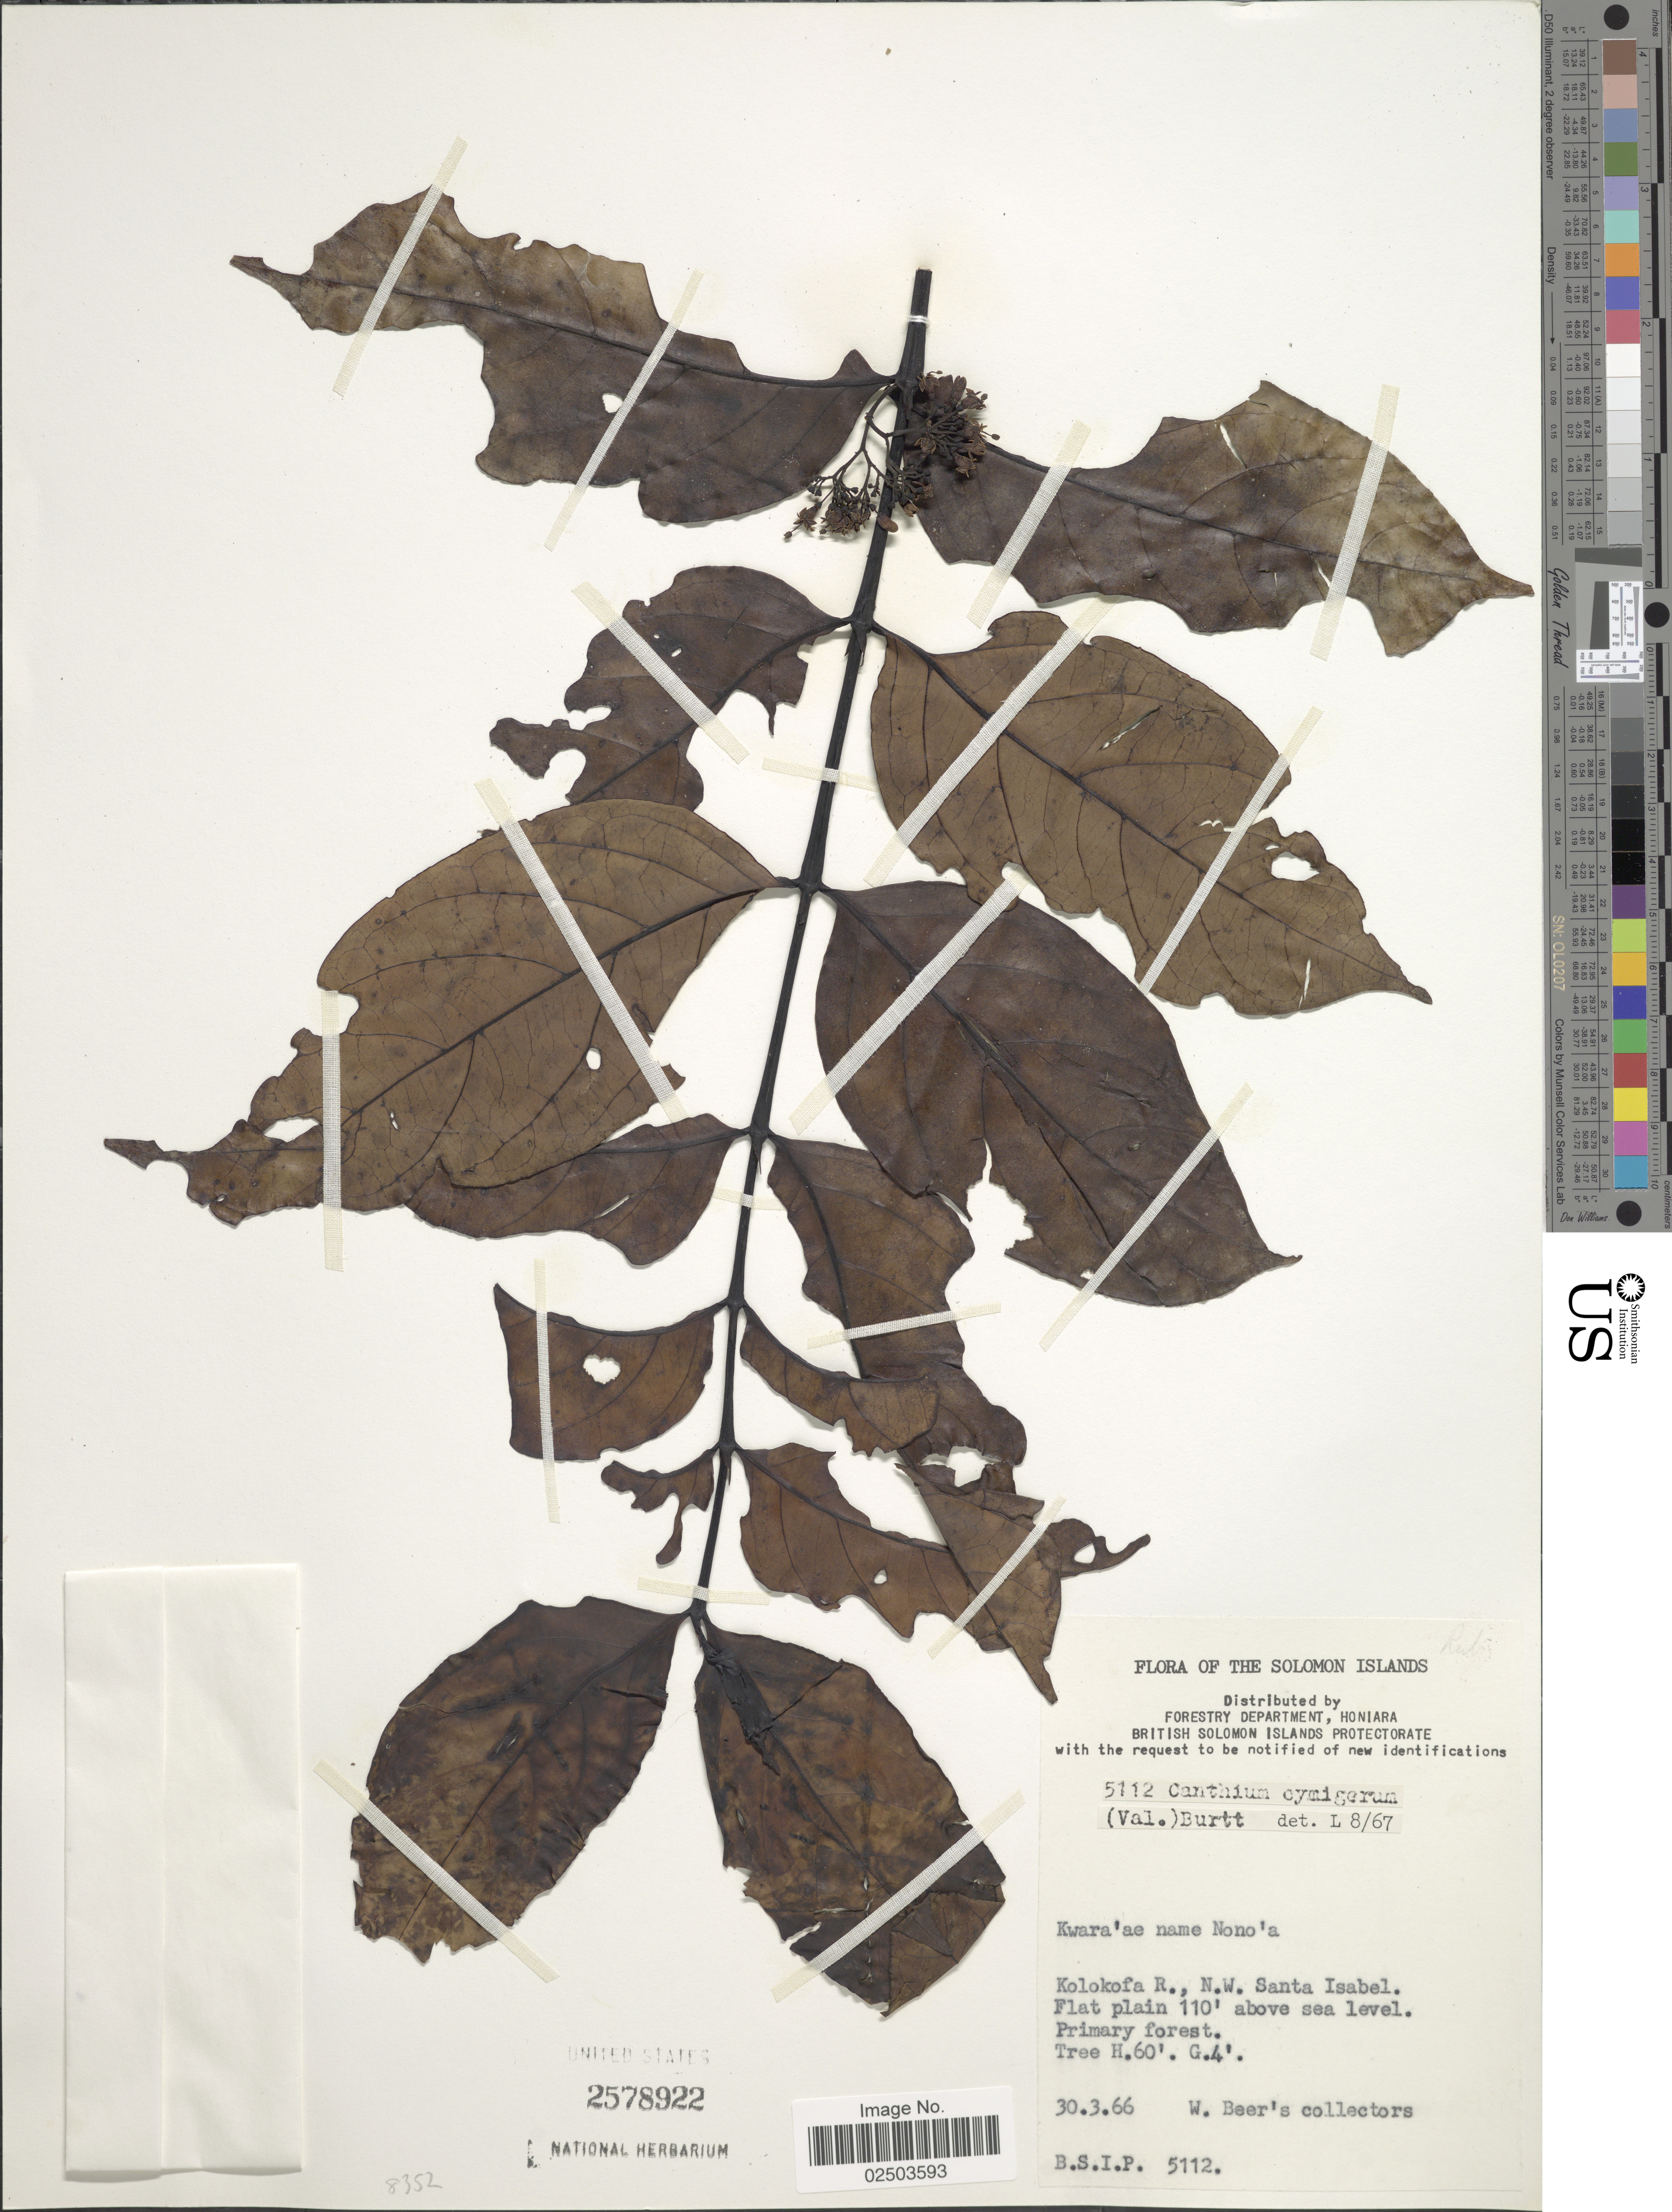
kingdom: Plantae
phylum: Tracheophyta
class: Magnoliopsida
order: Gentianales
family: Rubiaceae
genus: Psydrax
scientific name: Psydrax cymigera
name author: (Valeton) S. T. Reynolds & R.J.F. Hend.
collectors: Beer's collectors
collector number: B.S.I.P. 5112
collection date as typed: Transcribed d/m/y: 30/3/66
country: Solomon Islands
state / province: Solomon Islands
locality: Kolokofa R., N.W. Santa Isabel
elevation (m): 34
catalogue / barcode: US 2578922